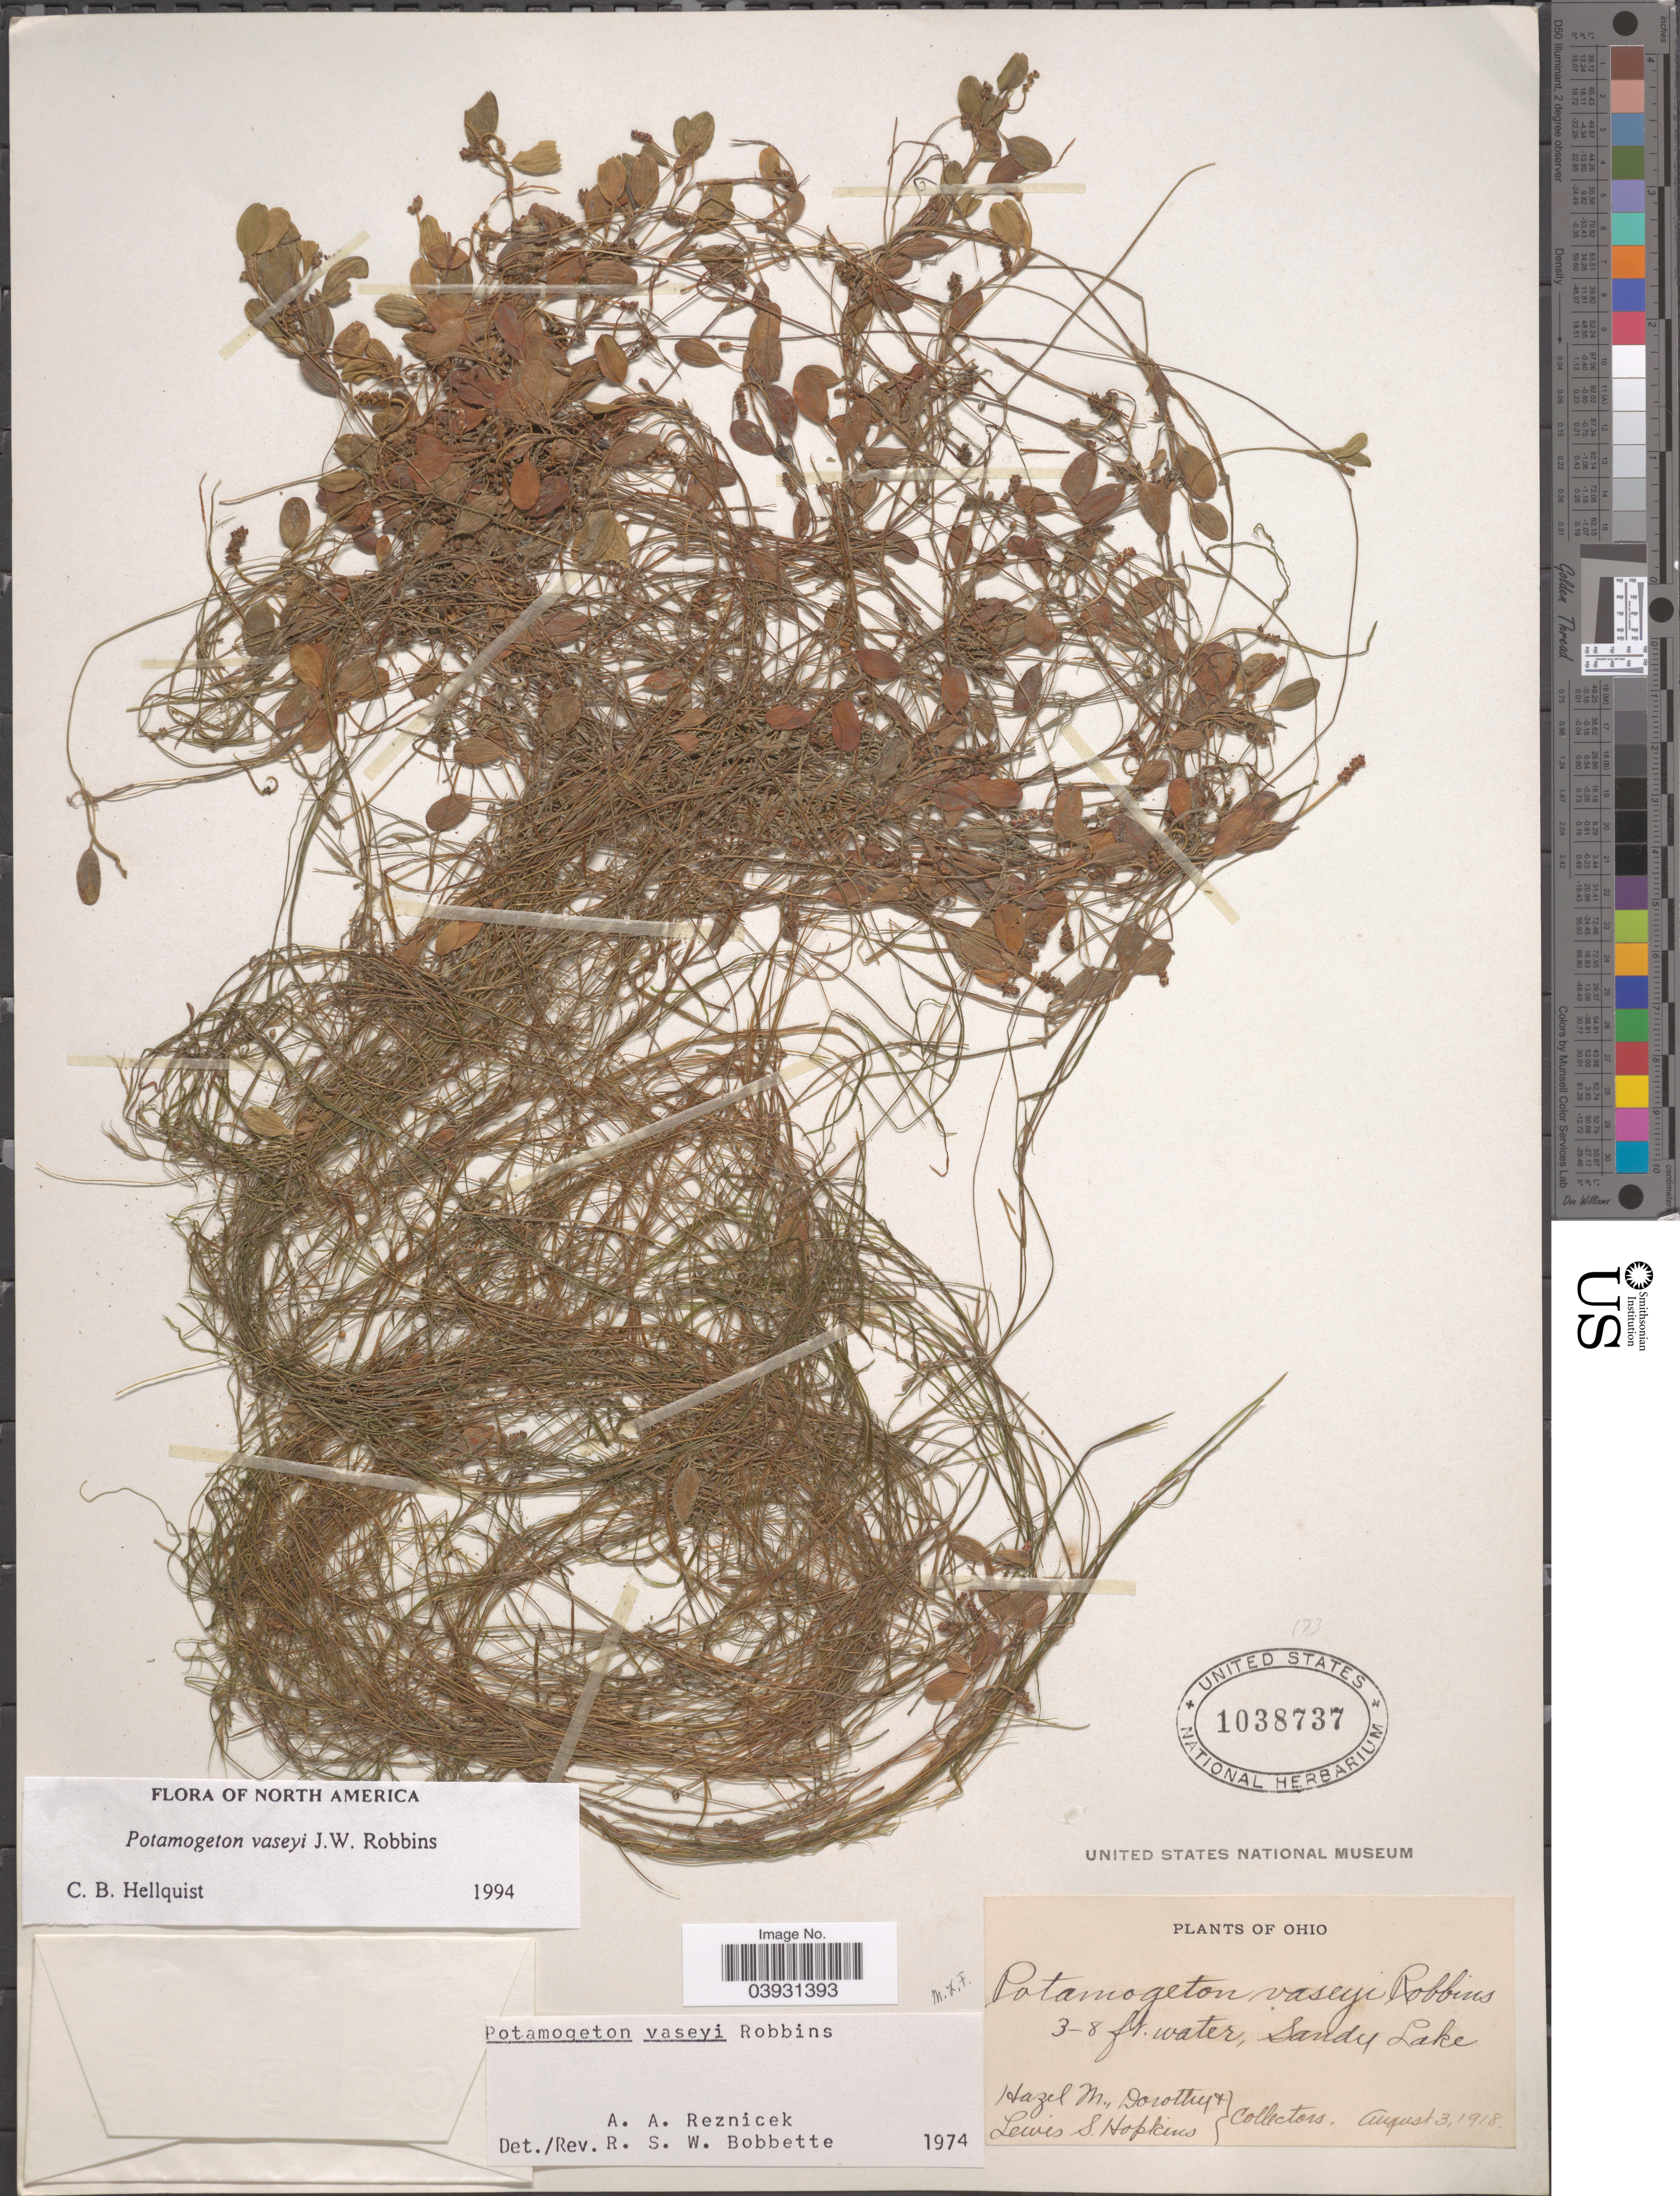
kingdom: Plantae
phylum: Tracheophyta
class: Liliopsida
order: Alismatales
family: Potamogetonaceae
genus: Potamogeton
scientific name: Potamogeton vaseyi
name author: J.W. Robbins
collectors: M. Hazel, D. Hopkins & L. Hopkins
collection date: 1918-08-03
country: United States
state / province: Ohio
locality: Sandy Lake.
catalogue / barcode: US 1038737